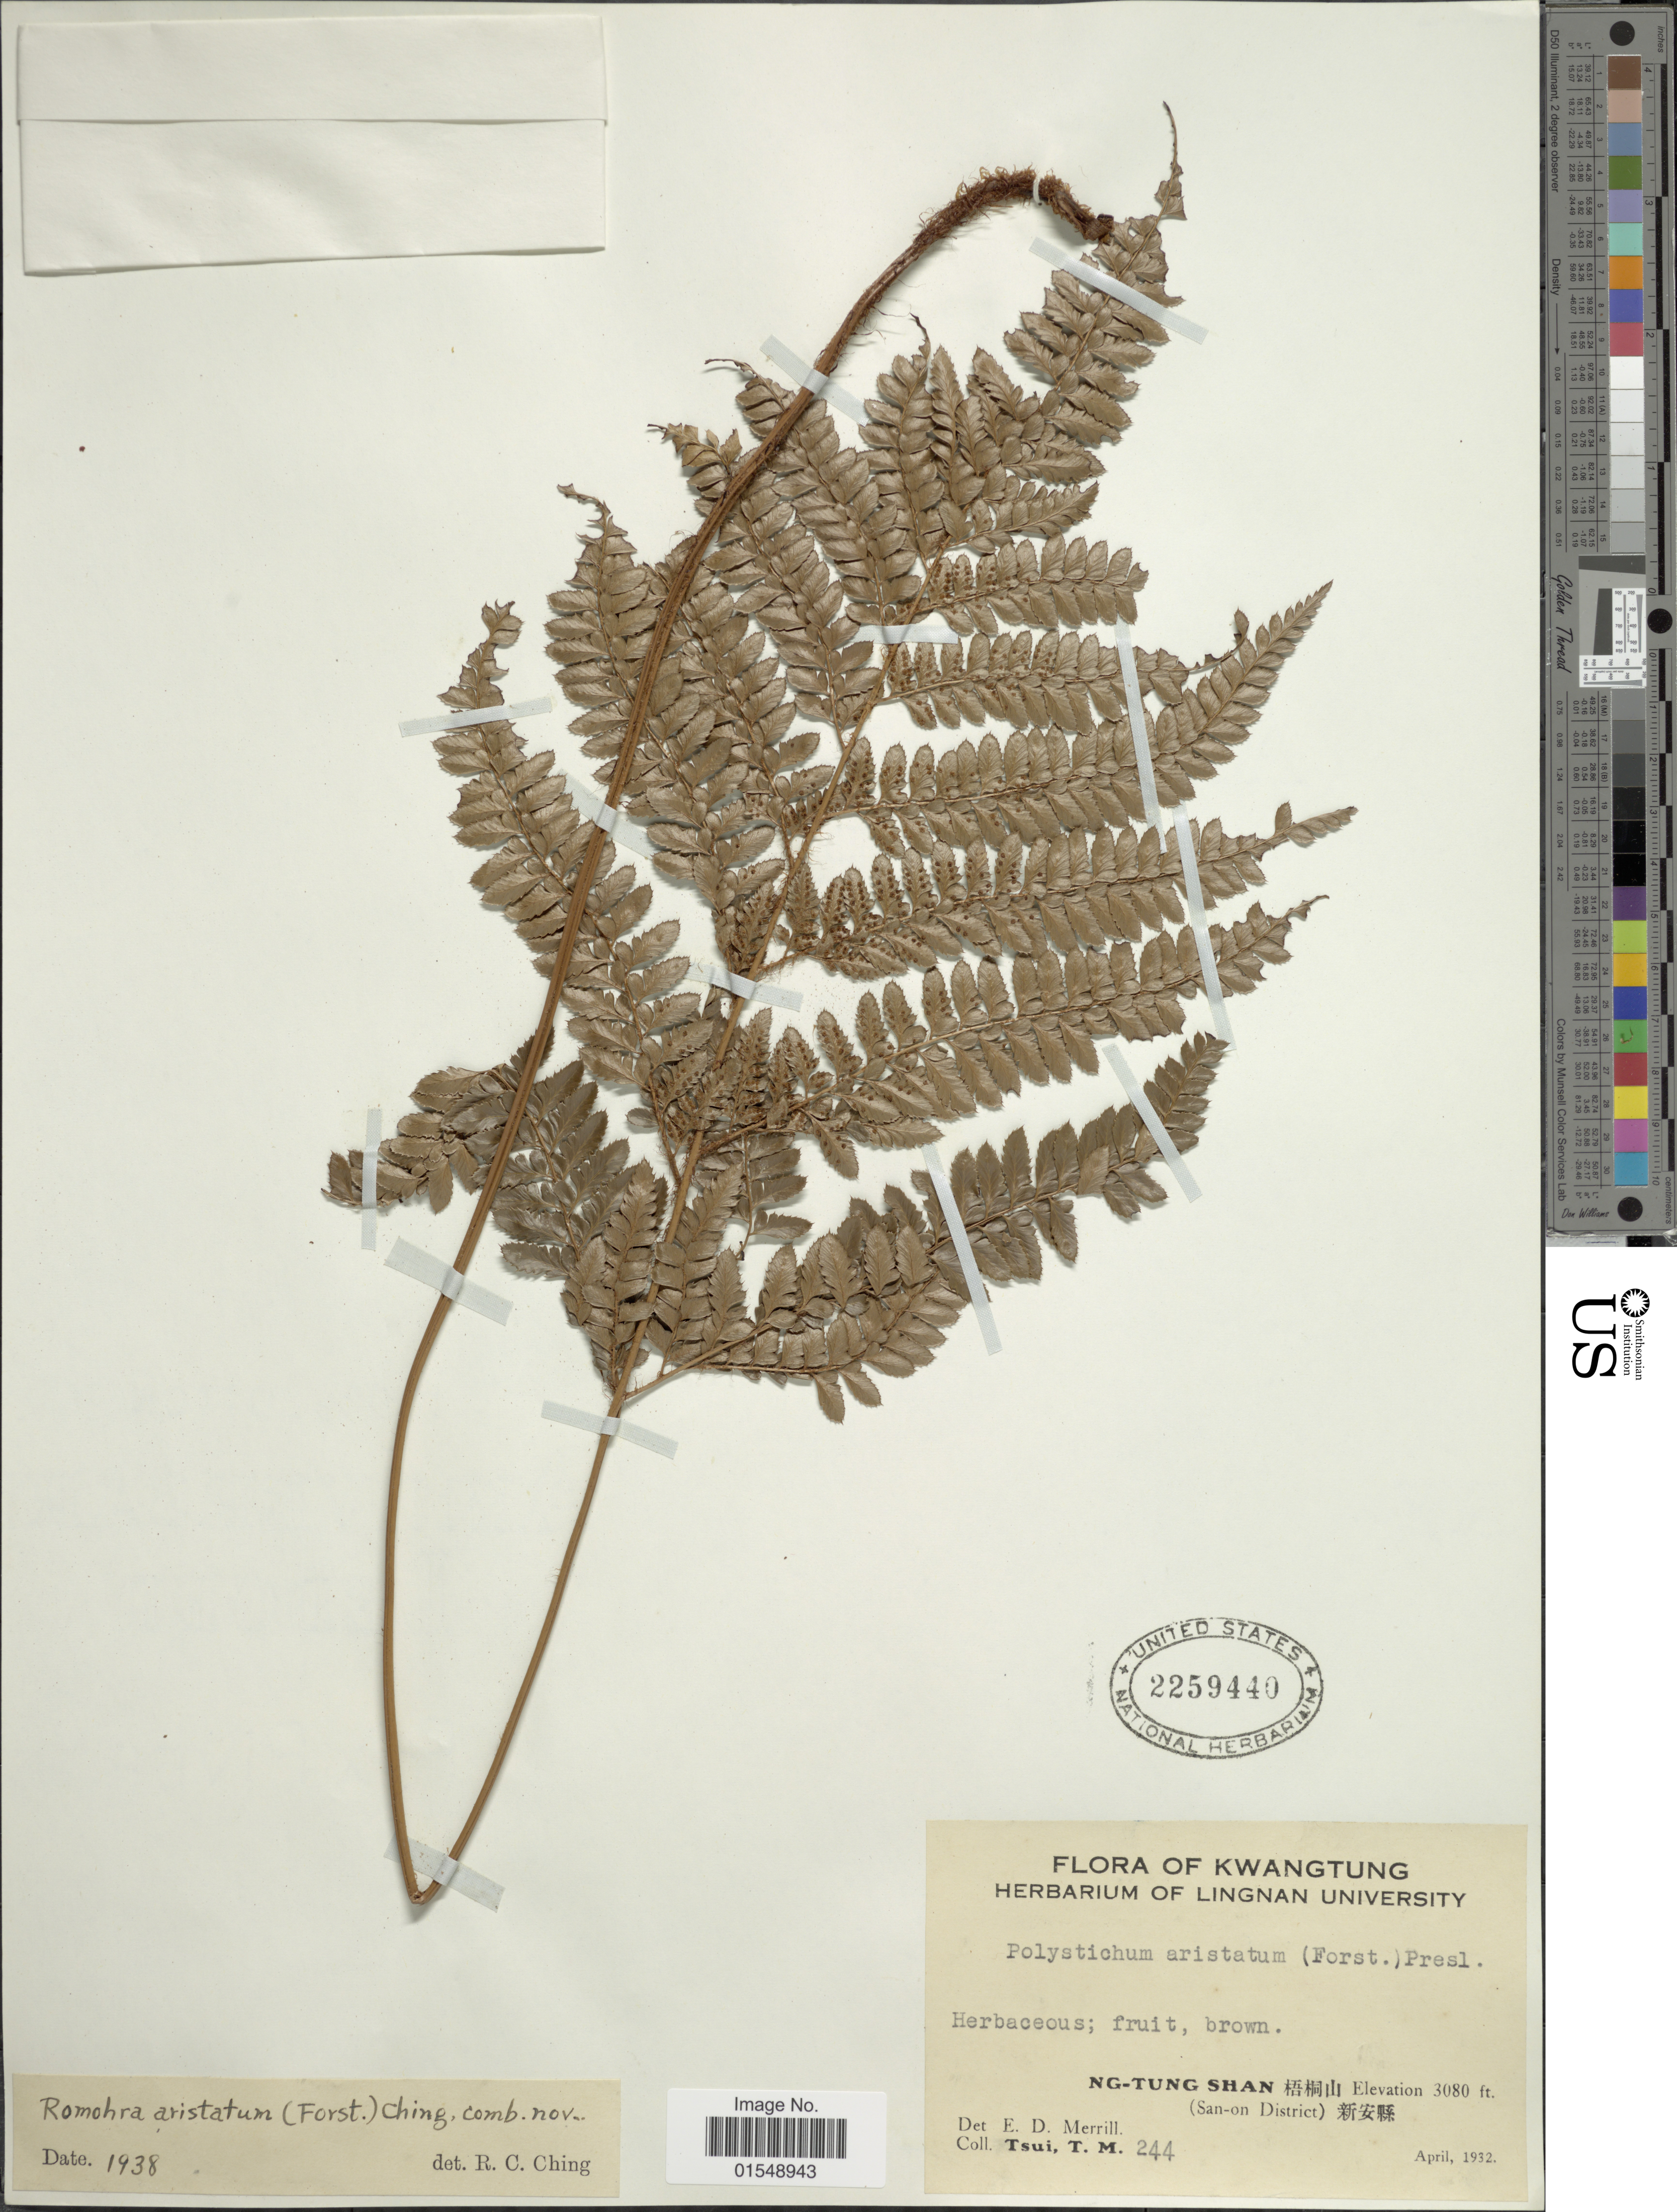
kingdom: Plantae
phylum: Tracheophyta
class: Polypodiopsida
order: Polypodiales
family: Dryopteridaceae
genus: Arachniodes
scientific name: Arachniodes aristata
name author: (G. Forst.) Tindale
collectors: T. Tsui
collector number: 244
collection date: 1932-04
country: China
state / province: Guangdong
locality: Kwangtung, Ng-Tung Shan, (San- on District)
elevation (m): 939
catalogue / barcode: US 2259440